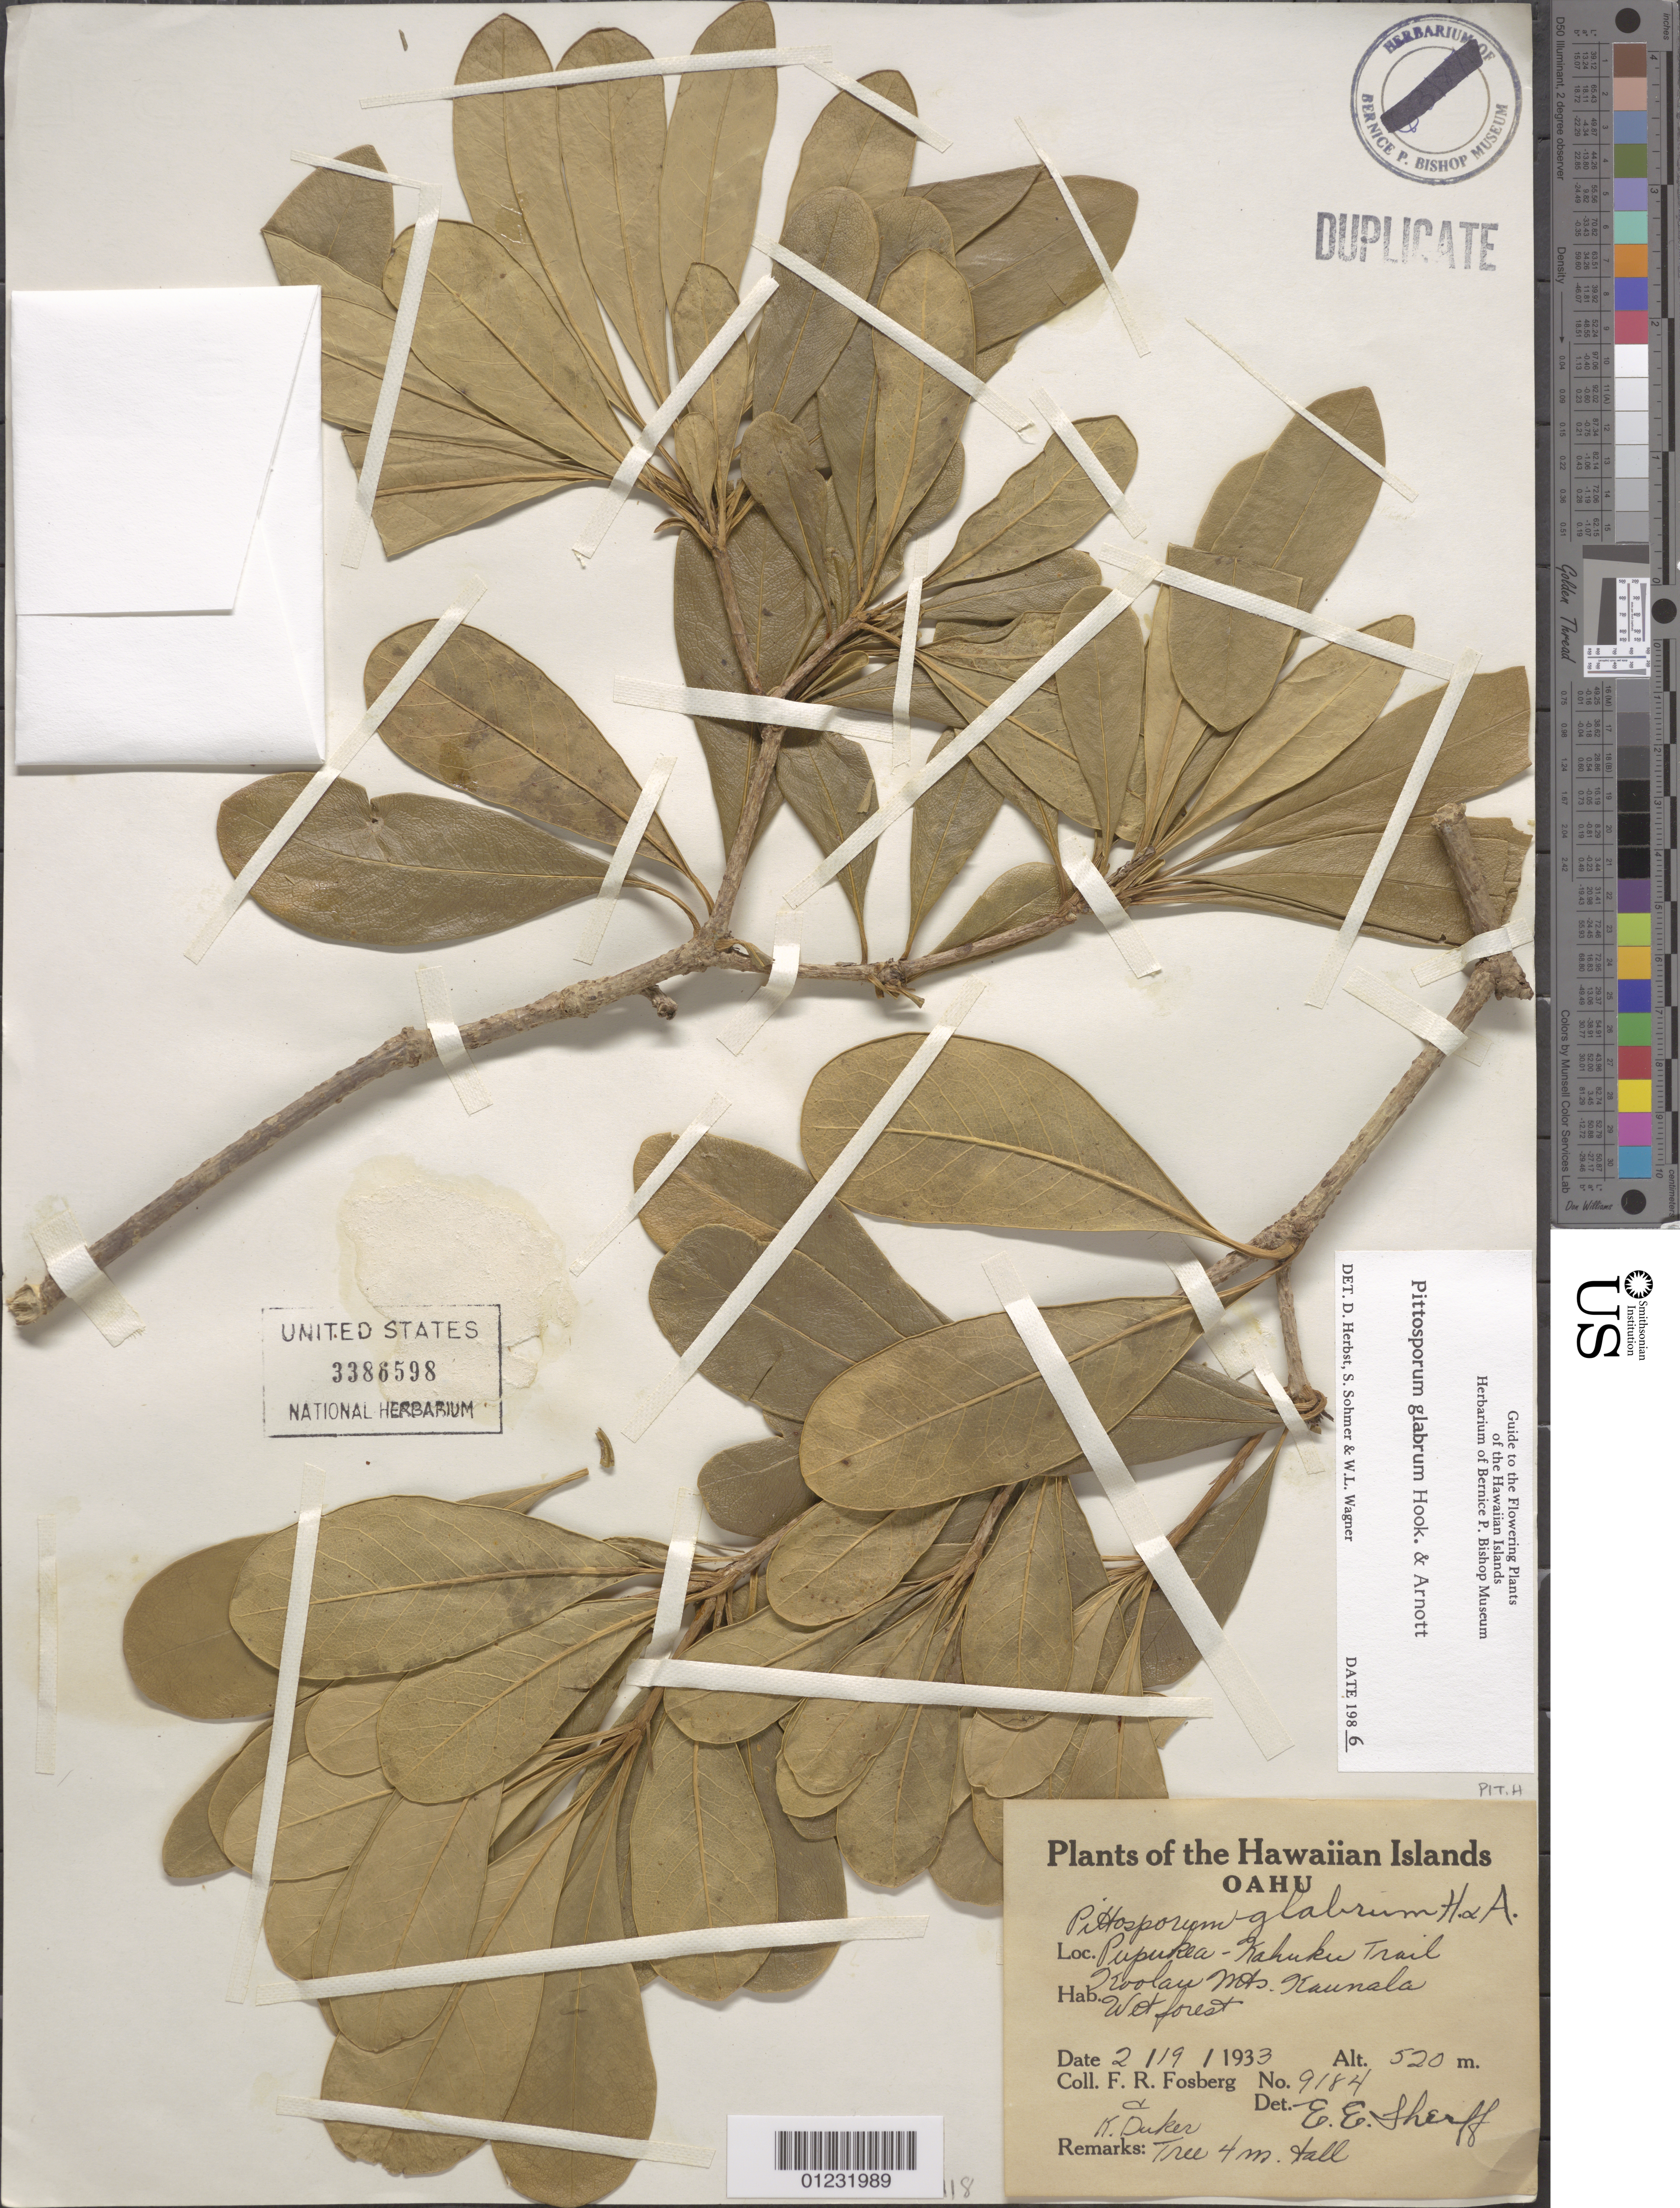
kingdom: Plantae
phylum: Tracheophyta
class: Magnoliopsida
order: Apiales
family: Pittosporaceae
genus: Pittosporum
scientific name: Pittosporum glabrum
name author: Hook. & Arn.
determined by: Herbst, D. R.; Sohmer, S. H.; Wagner, W. L.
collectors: F. R. Fosberg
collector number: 9184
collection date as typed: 19 Feb 1933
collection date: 1933-02-19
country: United States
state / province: Hawaii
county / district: Honolulu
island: Oahu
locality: Pupukea-Kahuku Trail, Koolau Mts. Kaunela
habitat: Wet forest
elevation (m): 520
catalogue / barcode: US 3386598